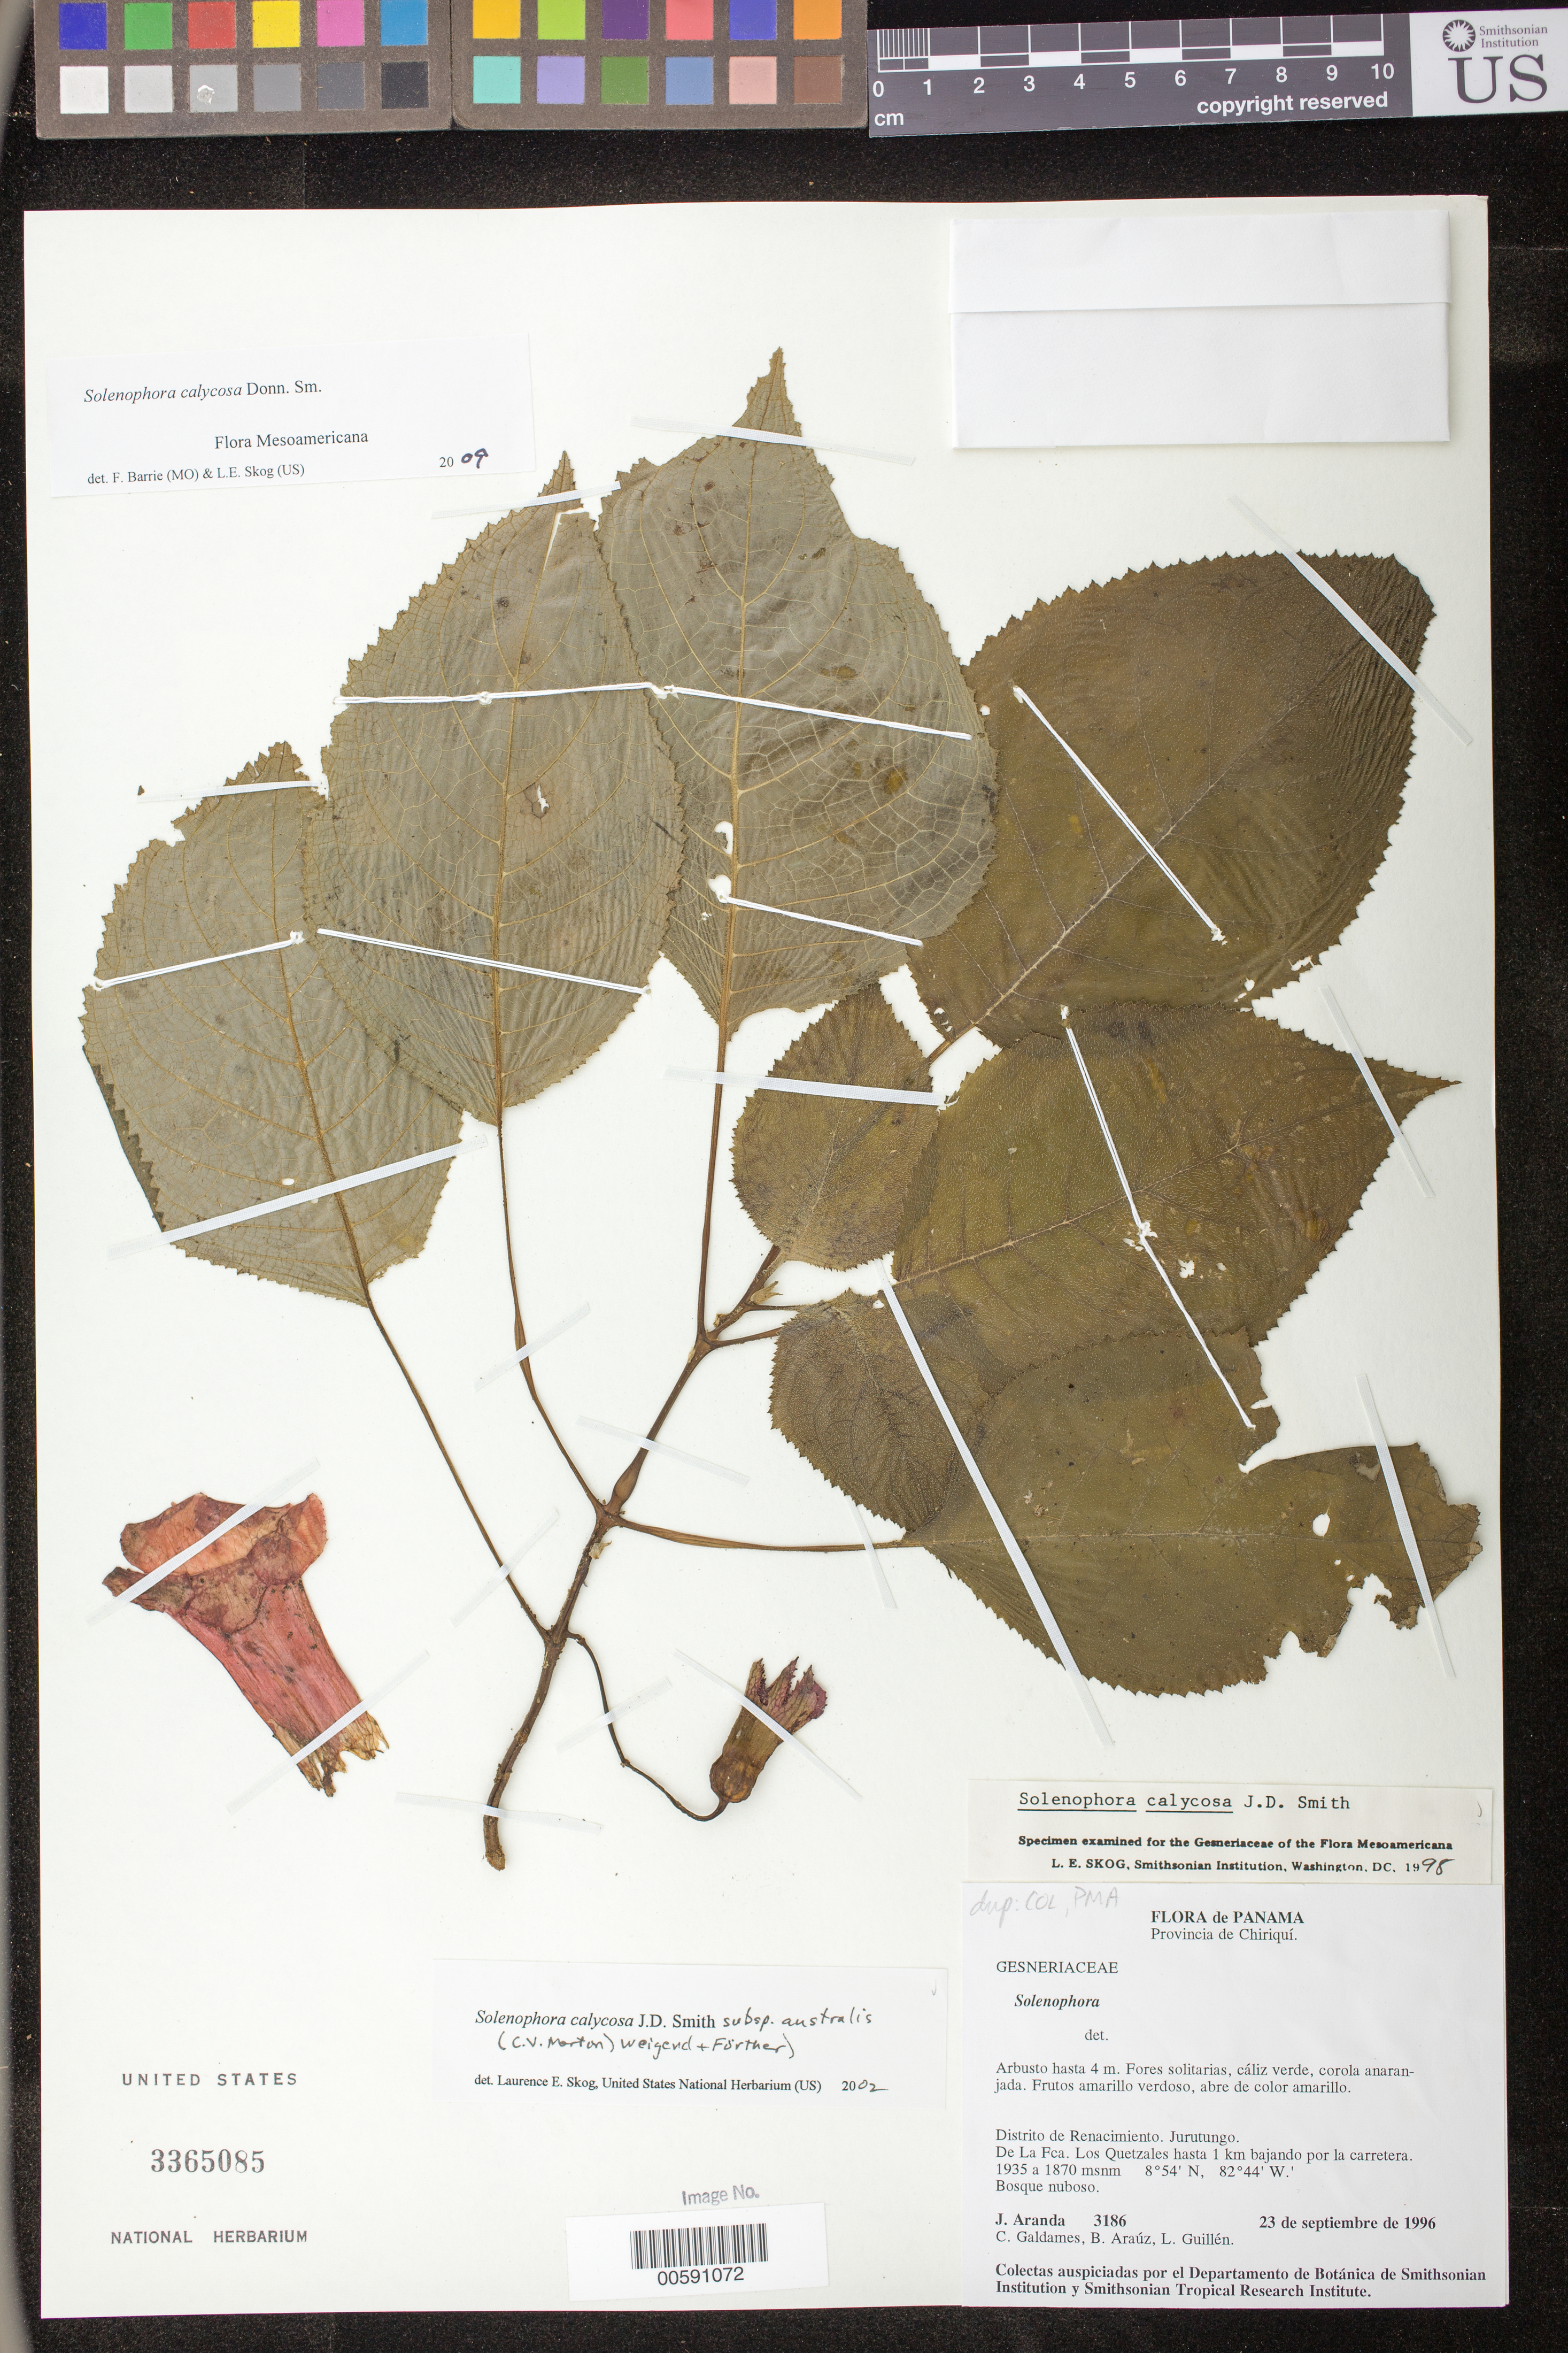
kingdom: Plantae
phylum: Tracheophyta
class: Magnoliopsida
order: Lamiales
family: Gesneriaceae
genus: Solenophora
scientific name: Solenophora calycosa subsp. australis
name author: (C.V. Morton) Weigend & Förther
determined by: Skog, Laurence E.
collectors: J. Aranda, C. Galdames, B. Araúz & L. Guillén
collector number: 3186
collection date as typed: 23 Sep 1996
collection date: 1996-09-23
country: Panama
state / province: Chiriquí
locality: Distrito de Renacimiento; Jurutungo, de La Fca. Los Quetzales hasta 1 km bajando por la carretera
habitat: Bosque nuboso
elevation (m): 1935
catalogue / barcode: US 3365085